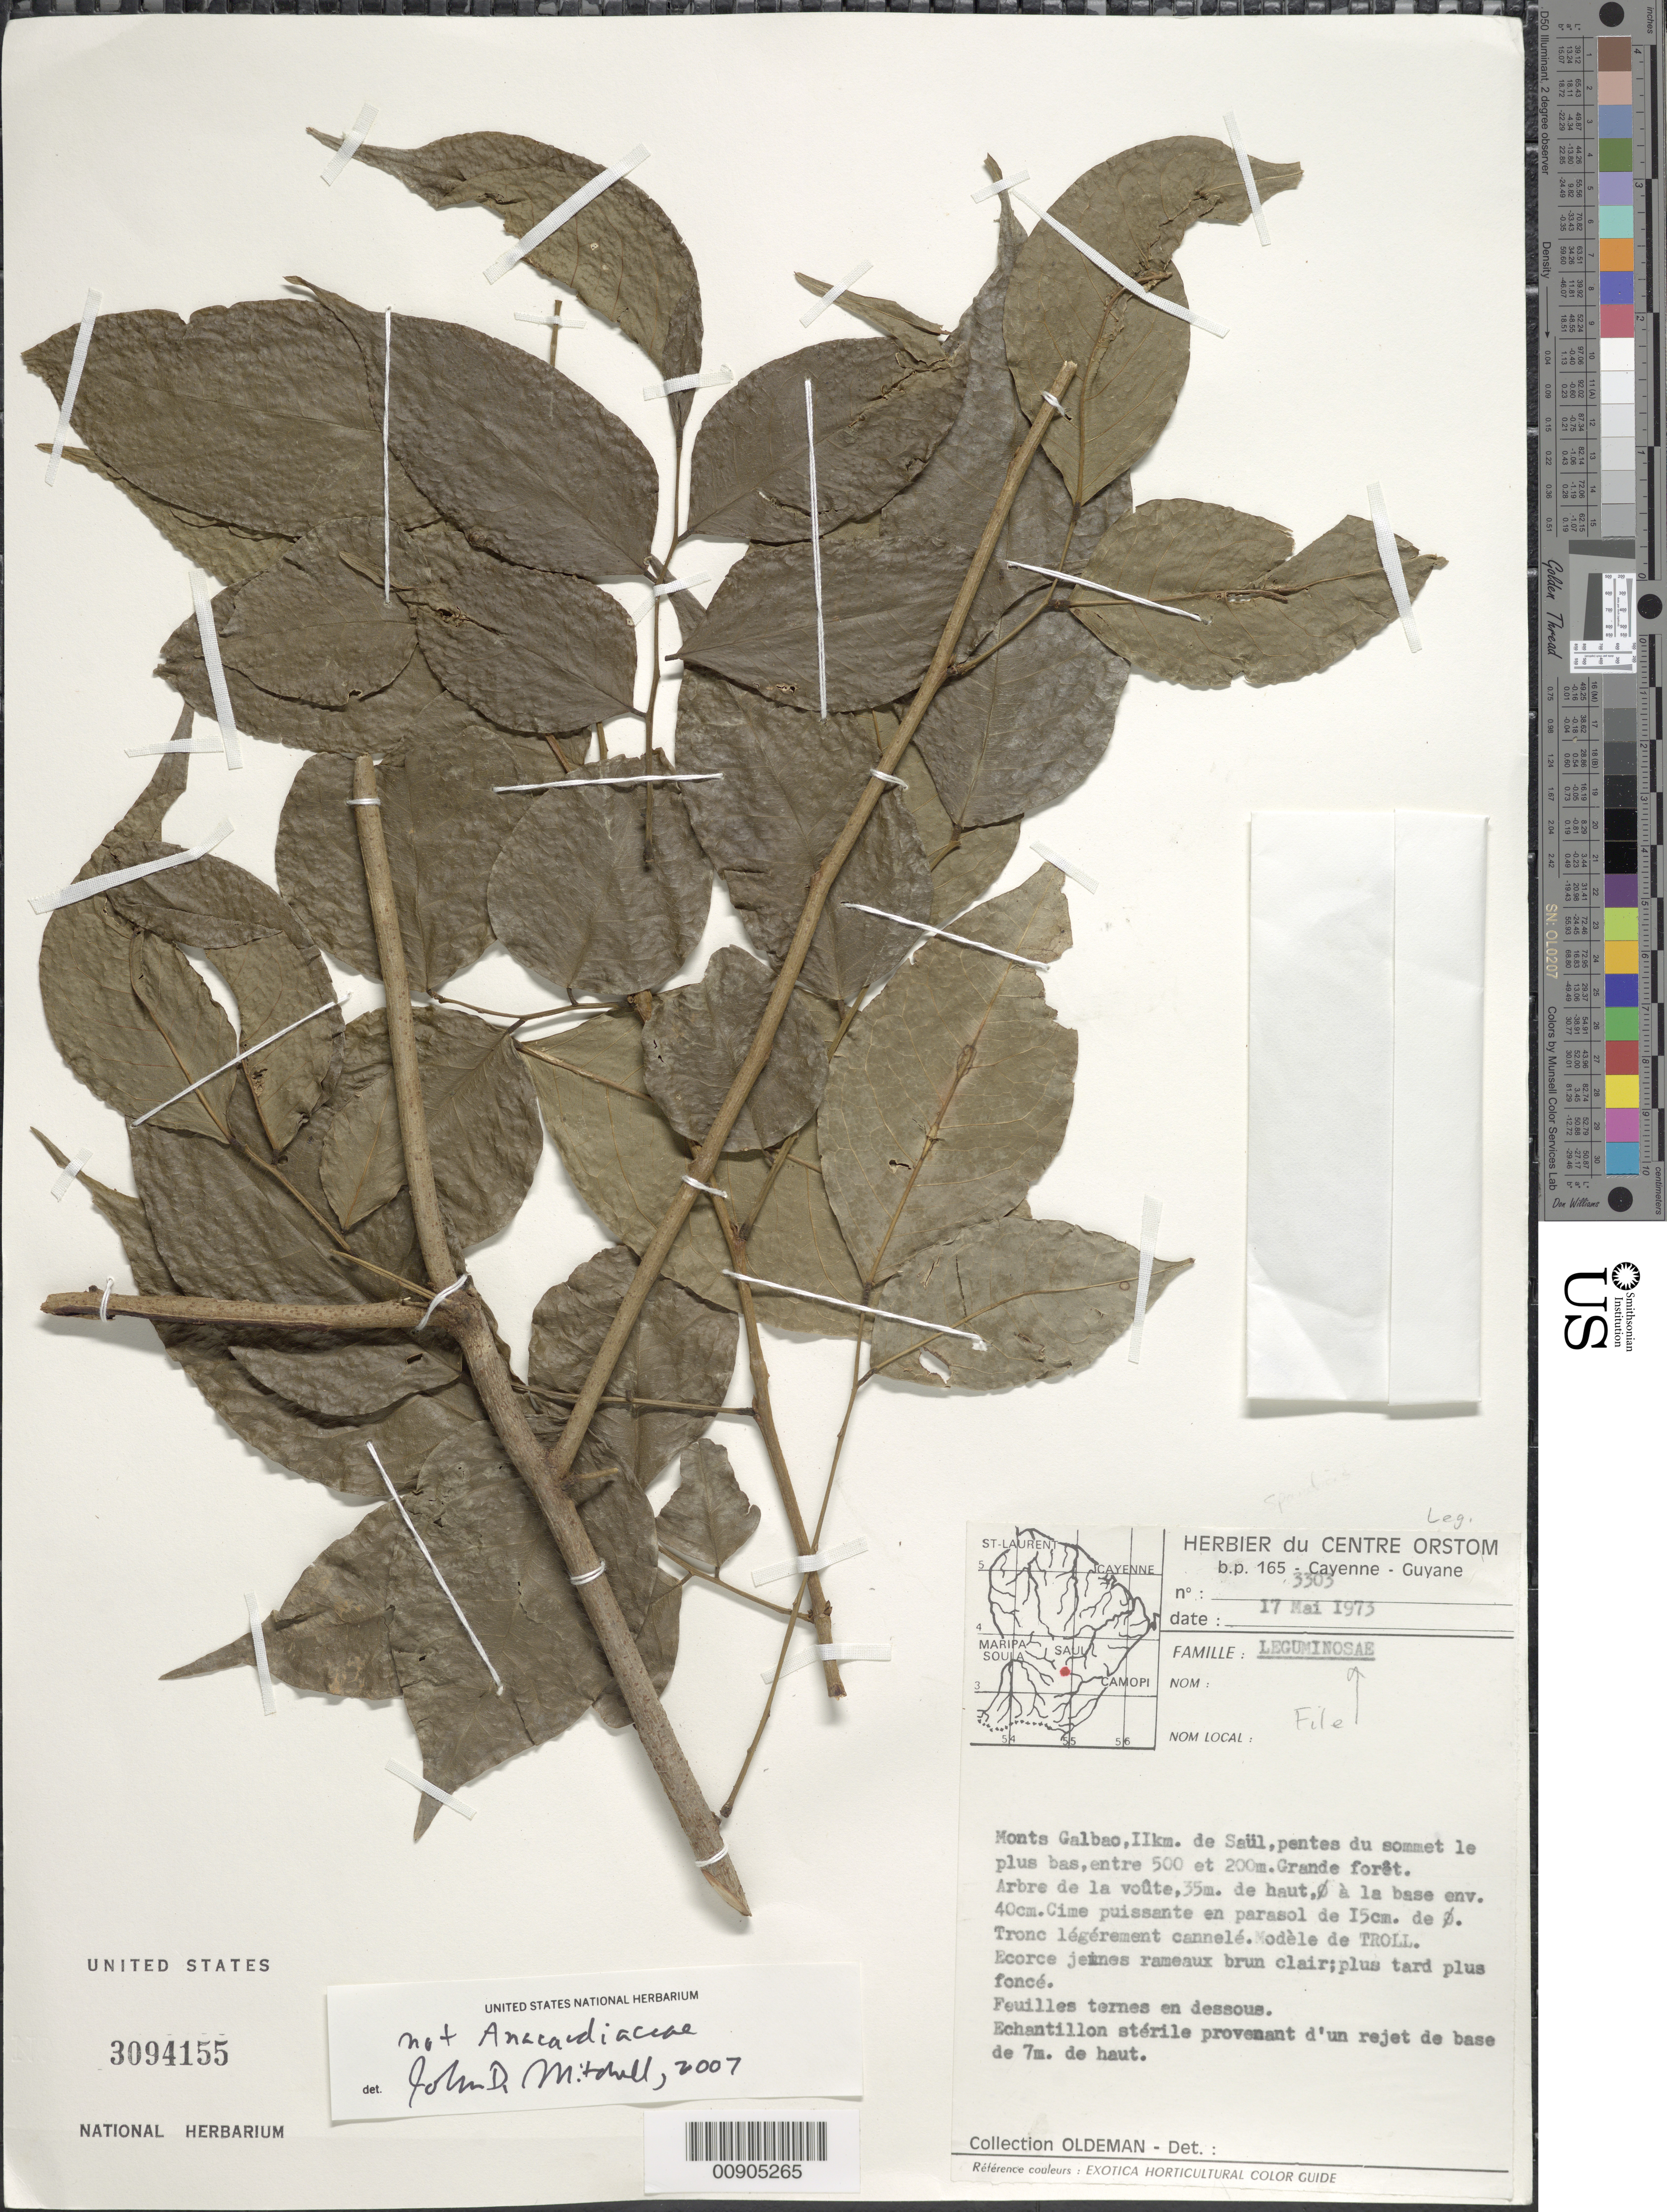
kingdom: Plantae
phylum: Tracheophyta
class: Magnoliopsida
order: Fabales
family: Fabaceae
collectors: R. Oldeman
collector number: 3303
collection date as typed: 17-May-73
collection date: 1973-05-17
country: French Guiana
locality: Monts Galbao, 11 km de Saül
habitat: Pentes du sommet le plus basc emtra 500 et 200m; grande forê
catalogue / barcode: US 3094155